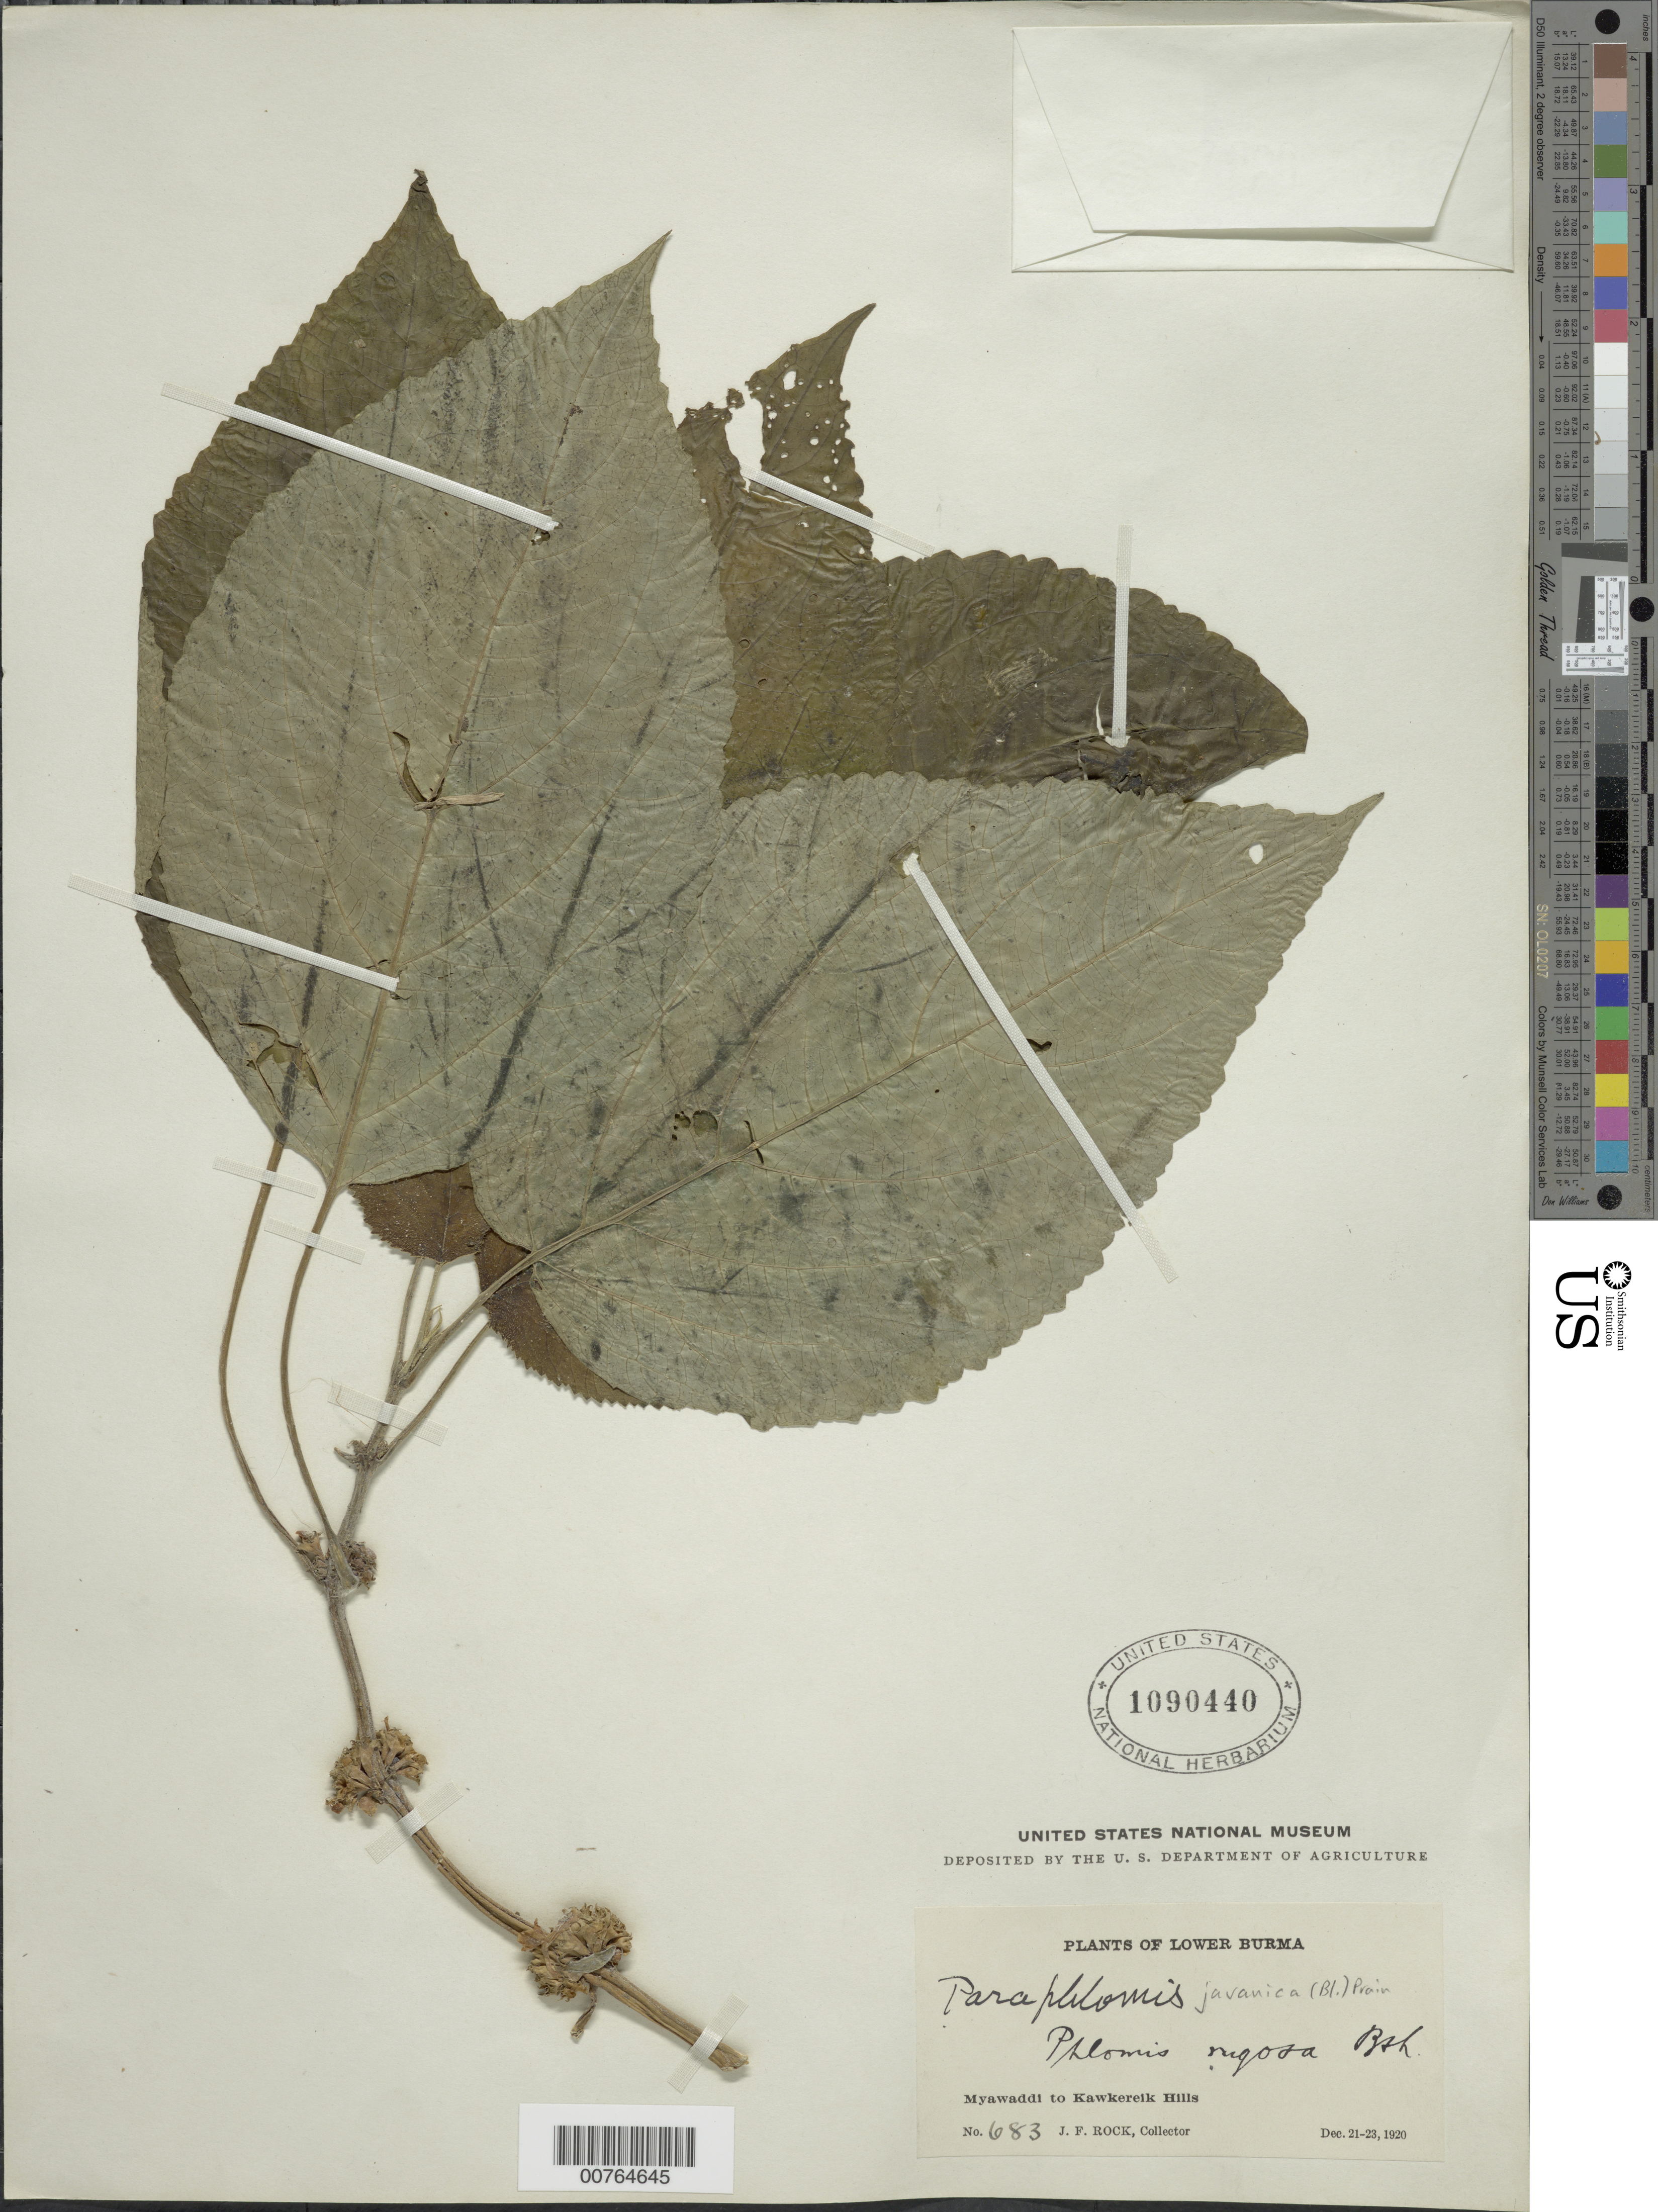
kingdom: Plantae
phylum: Tracheophyta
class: Magnoliopsida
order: Lamiales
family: Lamiaceae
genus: Paraphlomis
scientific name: Paraphlomis javanica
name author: (Blume) Prain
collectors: J. F. Rock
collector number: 683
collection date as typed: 21 Dec 1920 to 23 Dec 1920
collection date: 1920-12-21/1920-12-23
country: Myanmar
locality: Myawaddi to Kawkereik Hills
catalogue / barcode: US 1090440